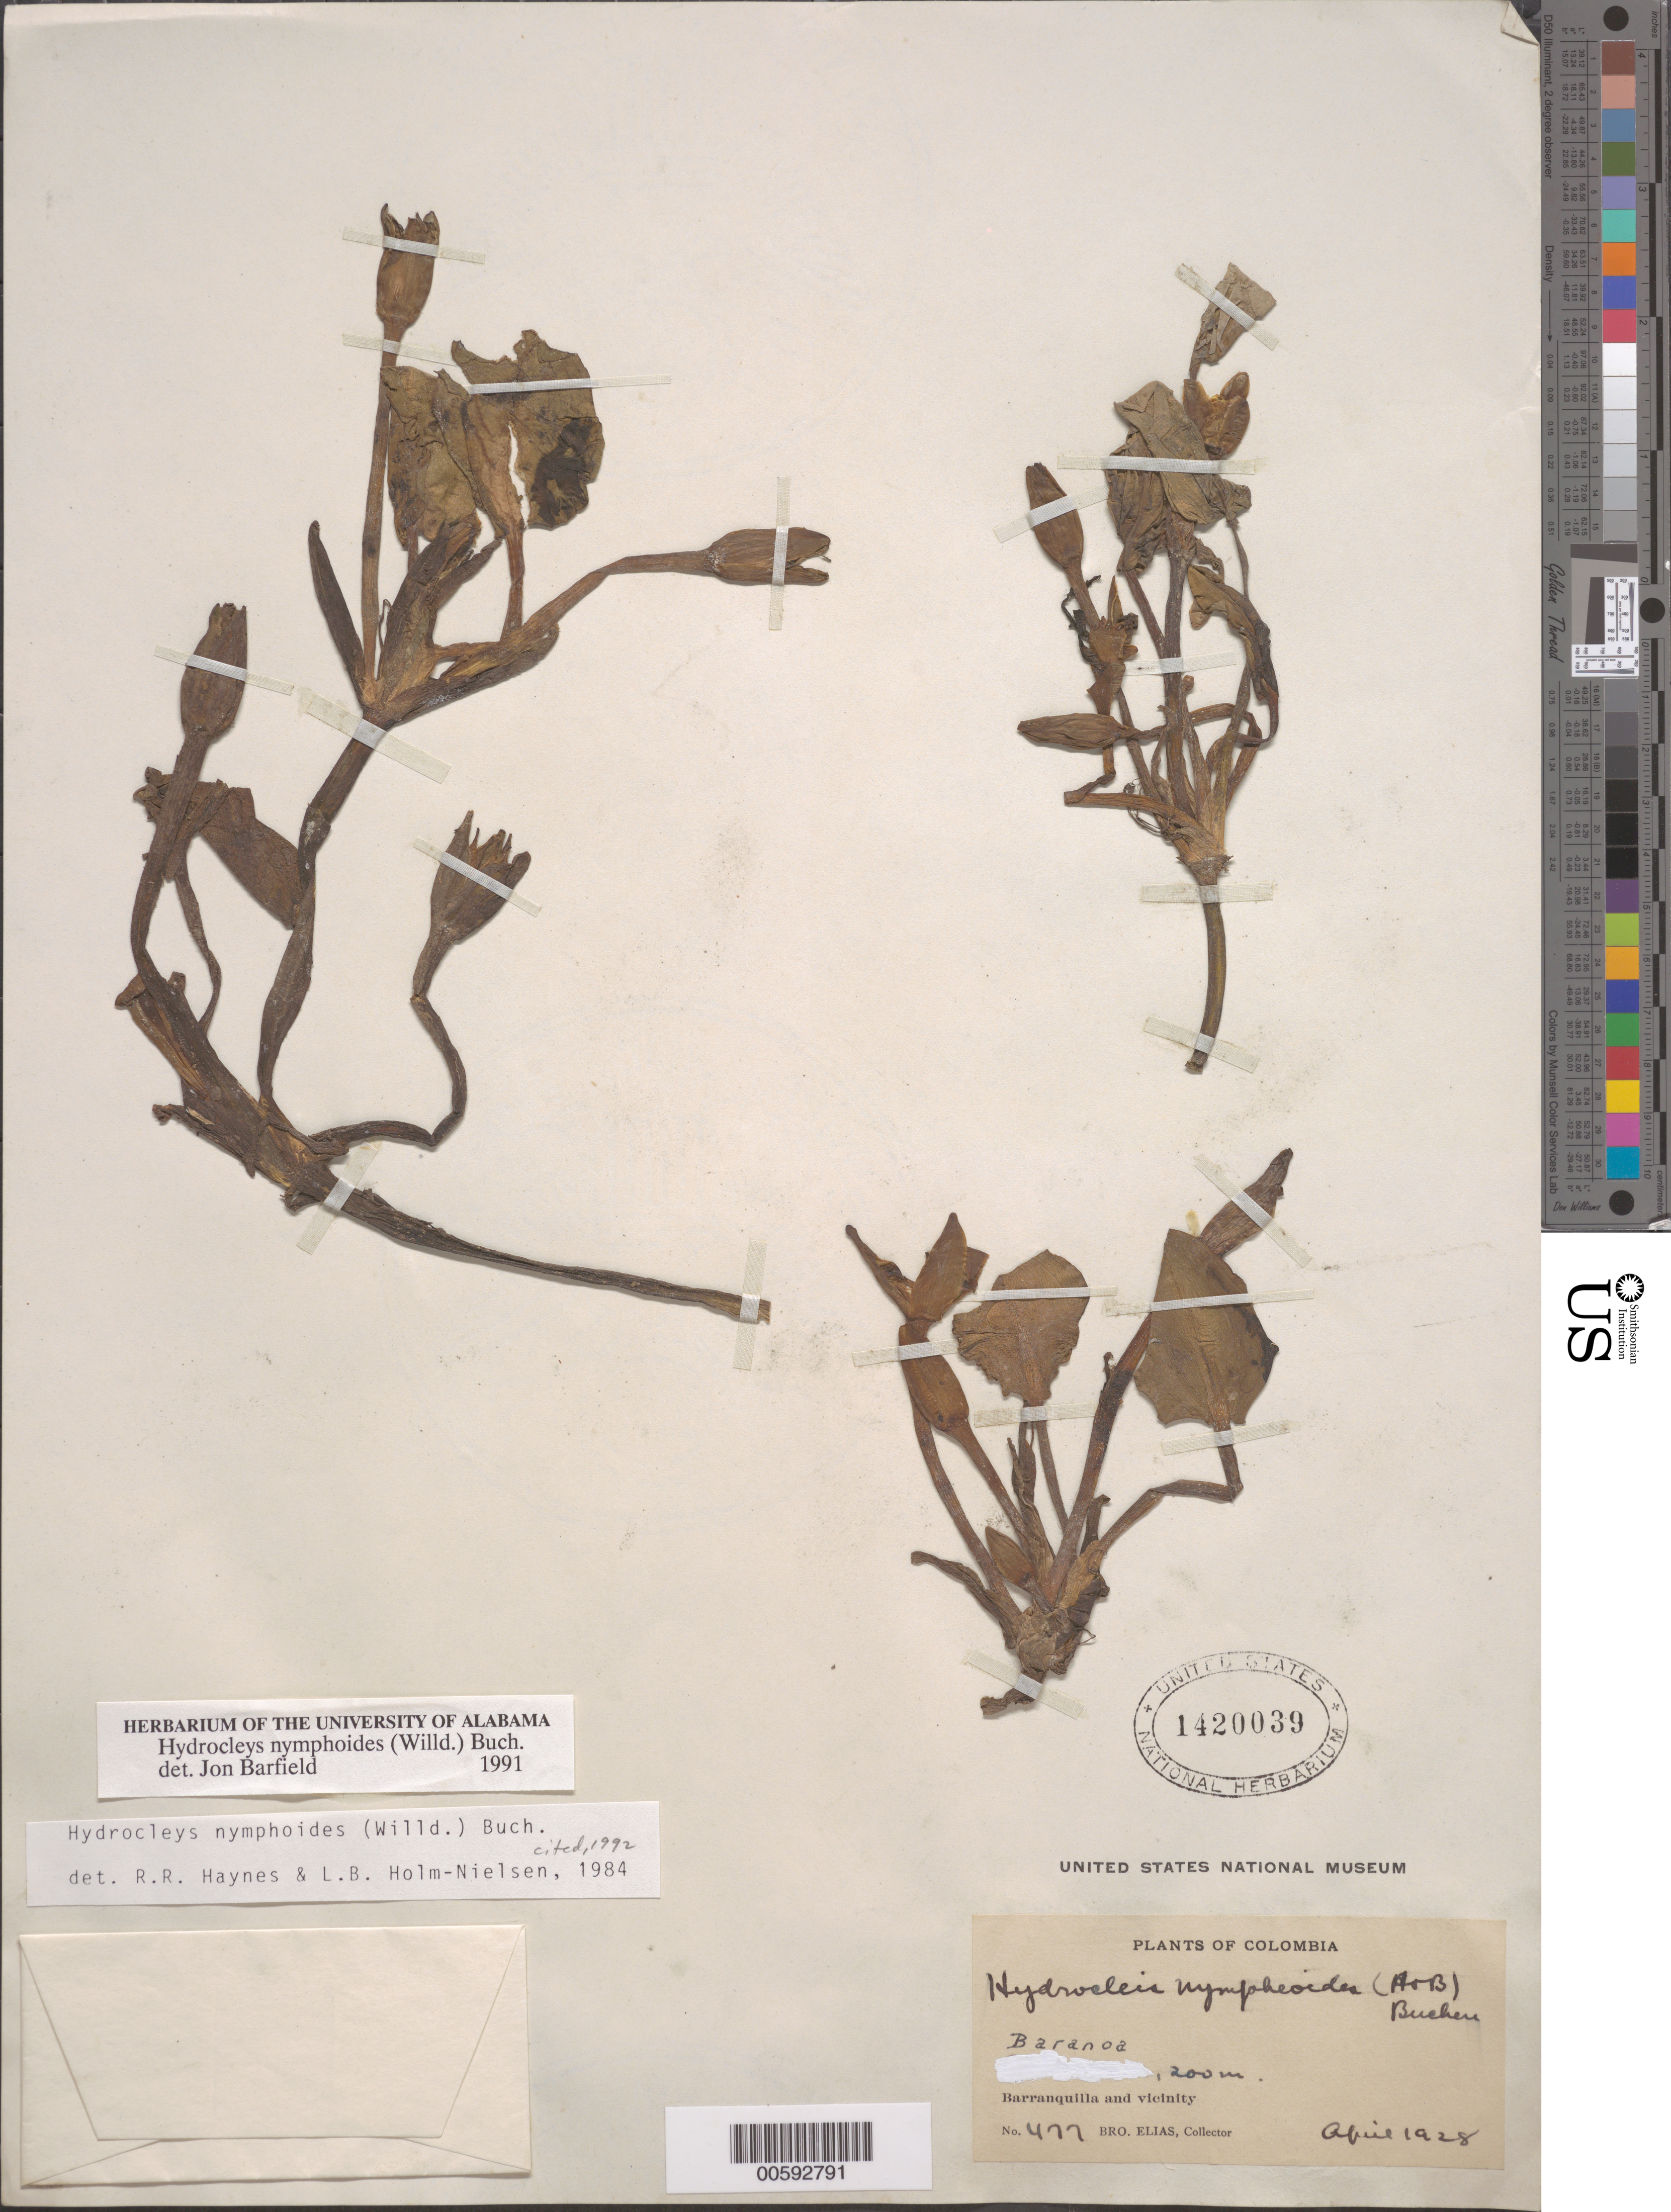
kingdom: Plantae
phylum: Tracheophyta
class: Liliopsida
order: Alismatales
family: Alismataceae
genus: Hydrocleys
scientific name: Hydrocleys nymphoides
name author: (Humb. & Bonpl. ex Willd.) Buchenau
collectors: Bro. Elias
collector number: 477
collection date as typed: Apr 1928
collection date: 1928-04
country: Colombia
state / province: Atlántico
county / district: Barranquilla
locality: Baranoa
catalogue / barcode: US 1420039